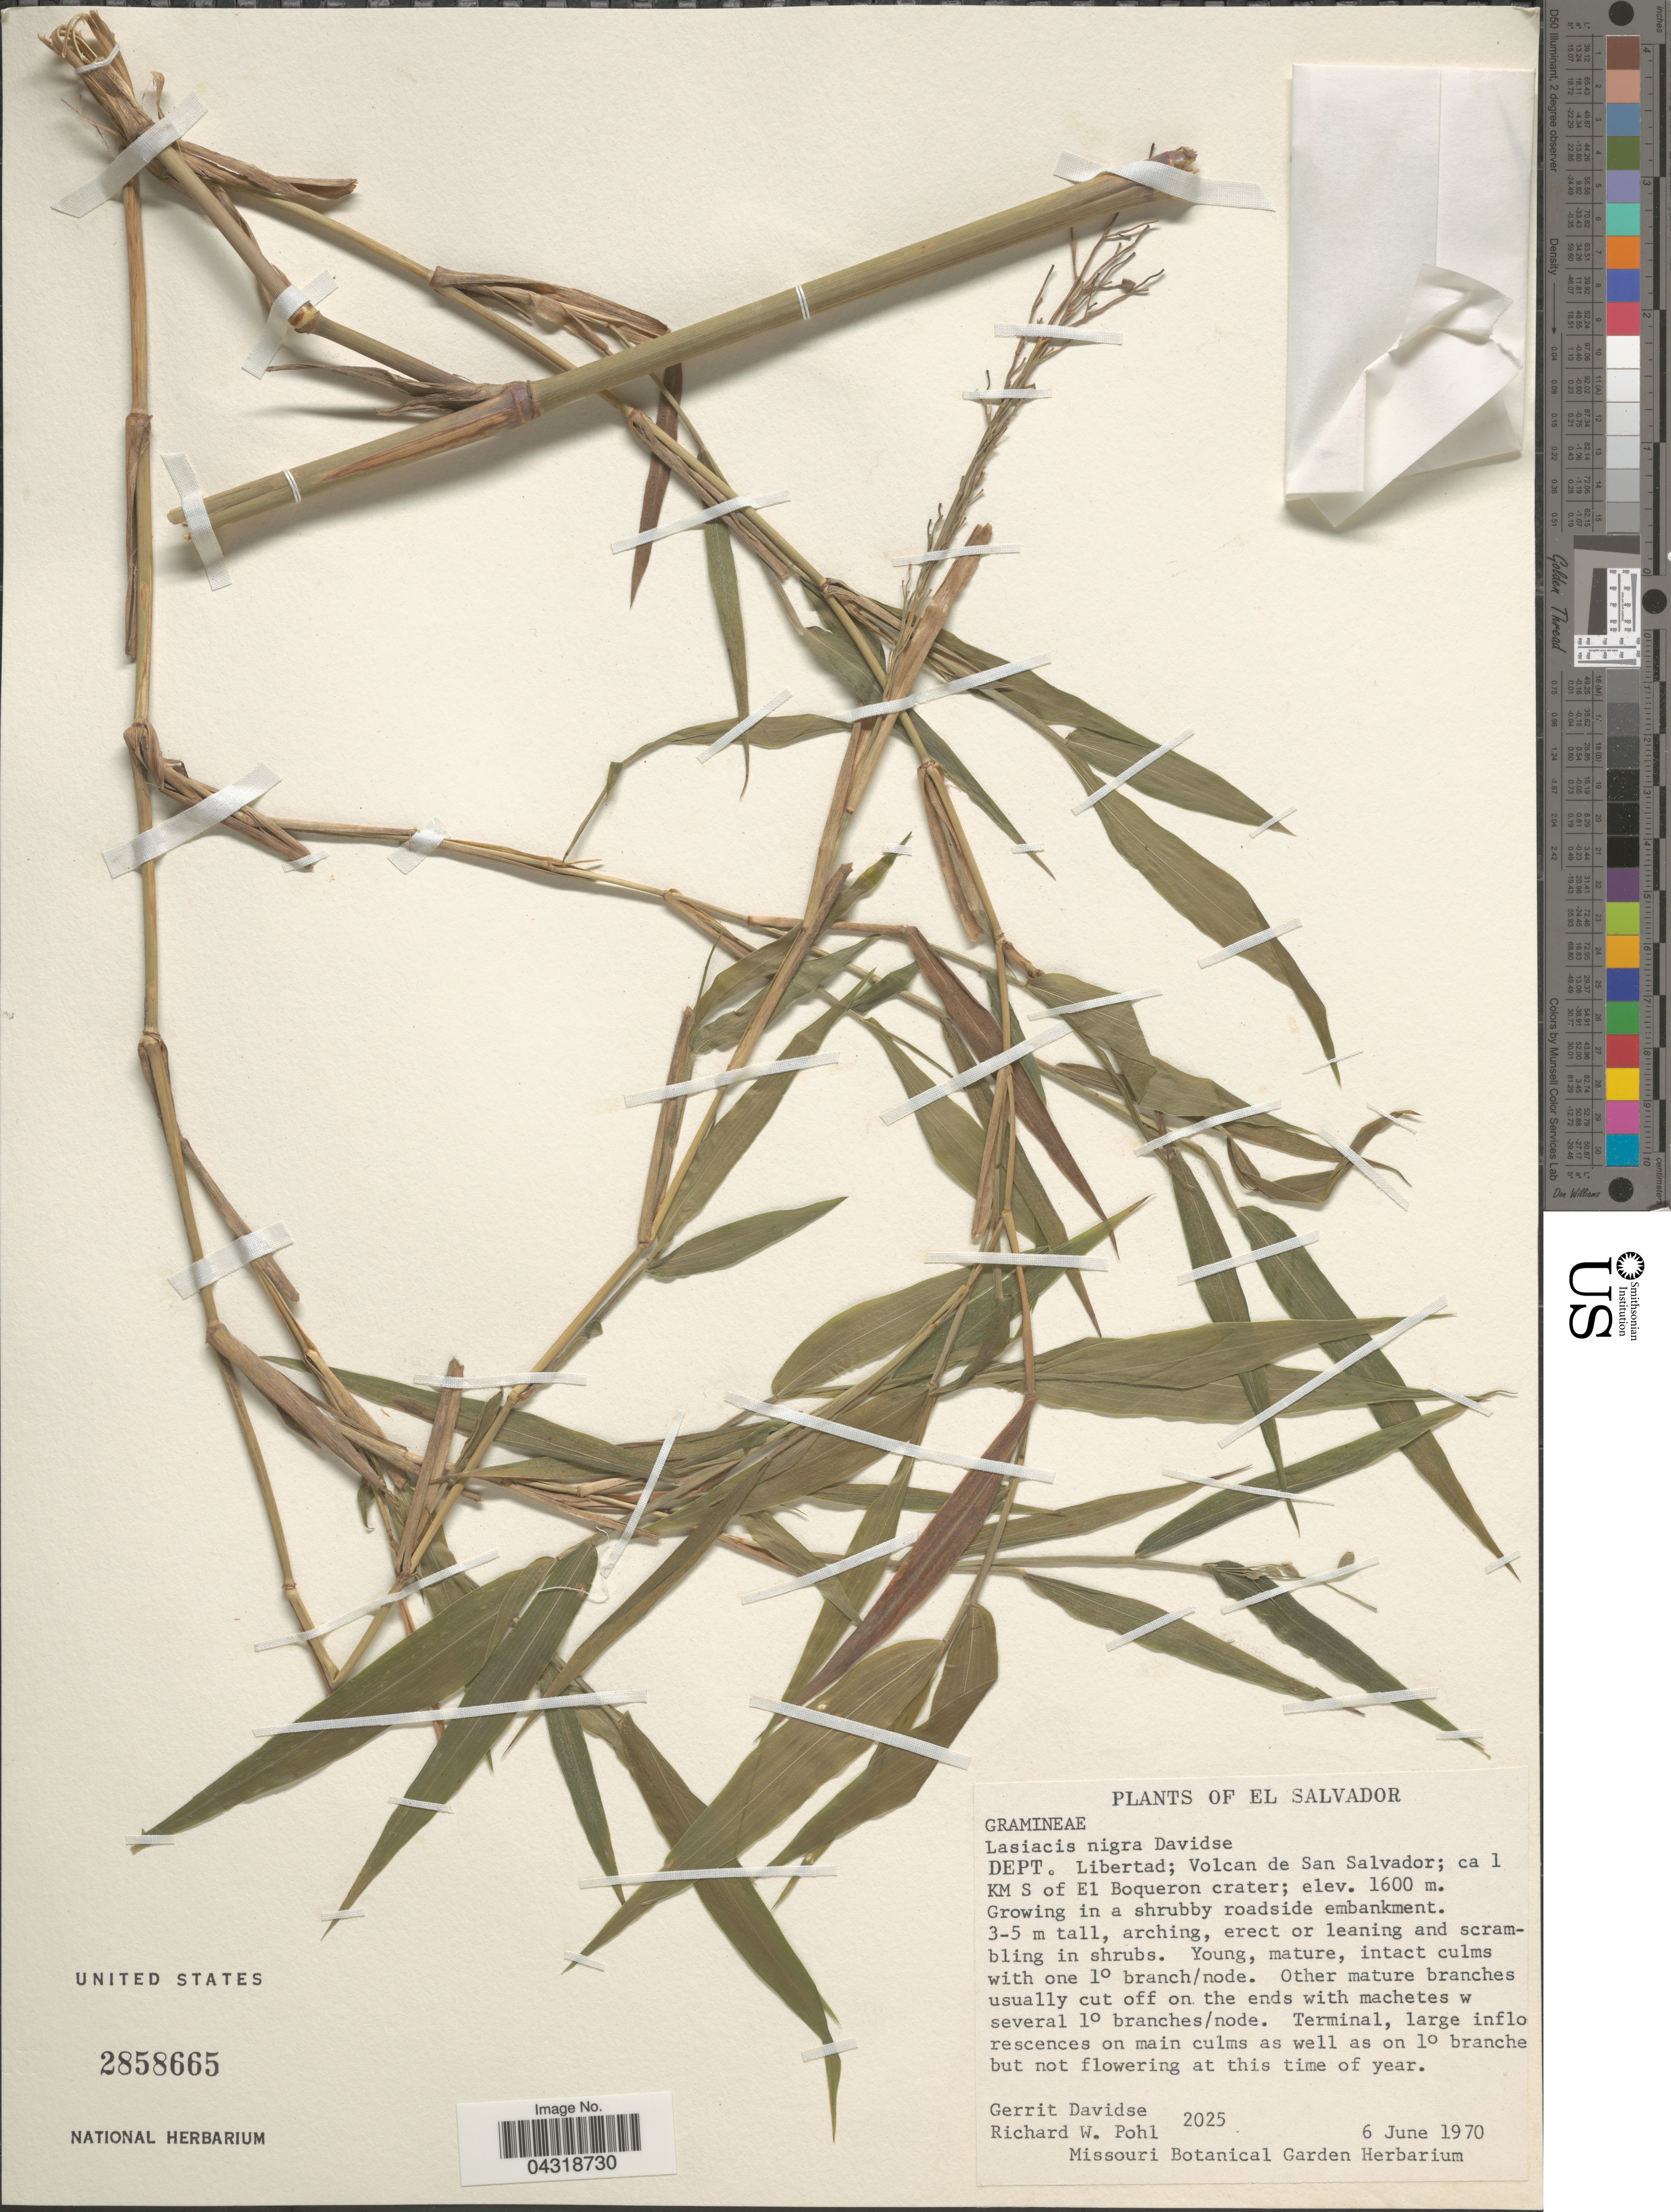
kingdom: Plantae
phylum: Tracheophyta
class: Liliopsida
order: Poales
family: Poaceae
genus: Lasiacis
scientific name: Lasiacis oaxacensis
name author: (Steud.) Hitchc.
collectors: G. Davidse & R. W. Pohl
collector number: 2025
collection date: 1970-06-06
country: El Salvador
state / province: La Libertad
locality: Dept. Libertad; Volcan de San Salvador; ca 1 KM S of El Boqueron crater.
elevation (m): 1600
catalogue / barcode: US 2858665